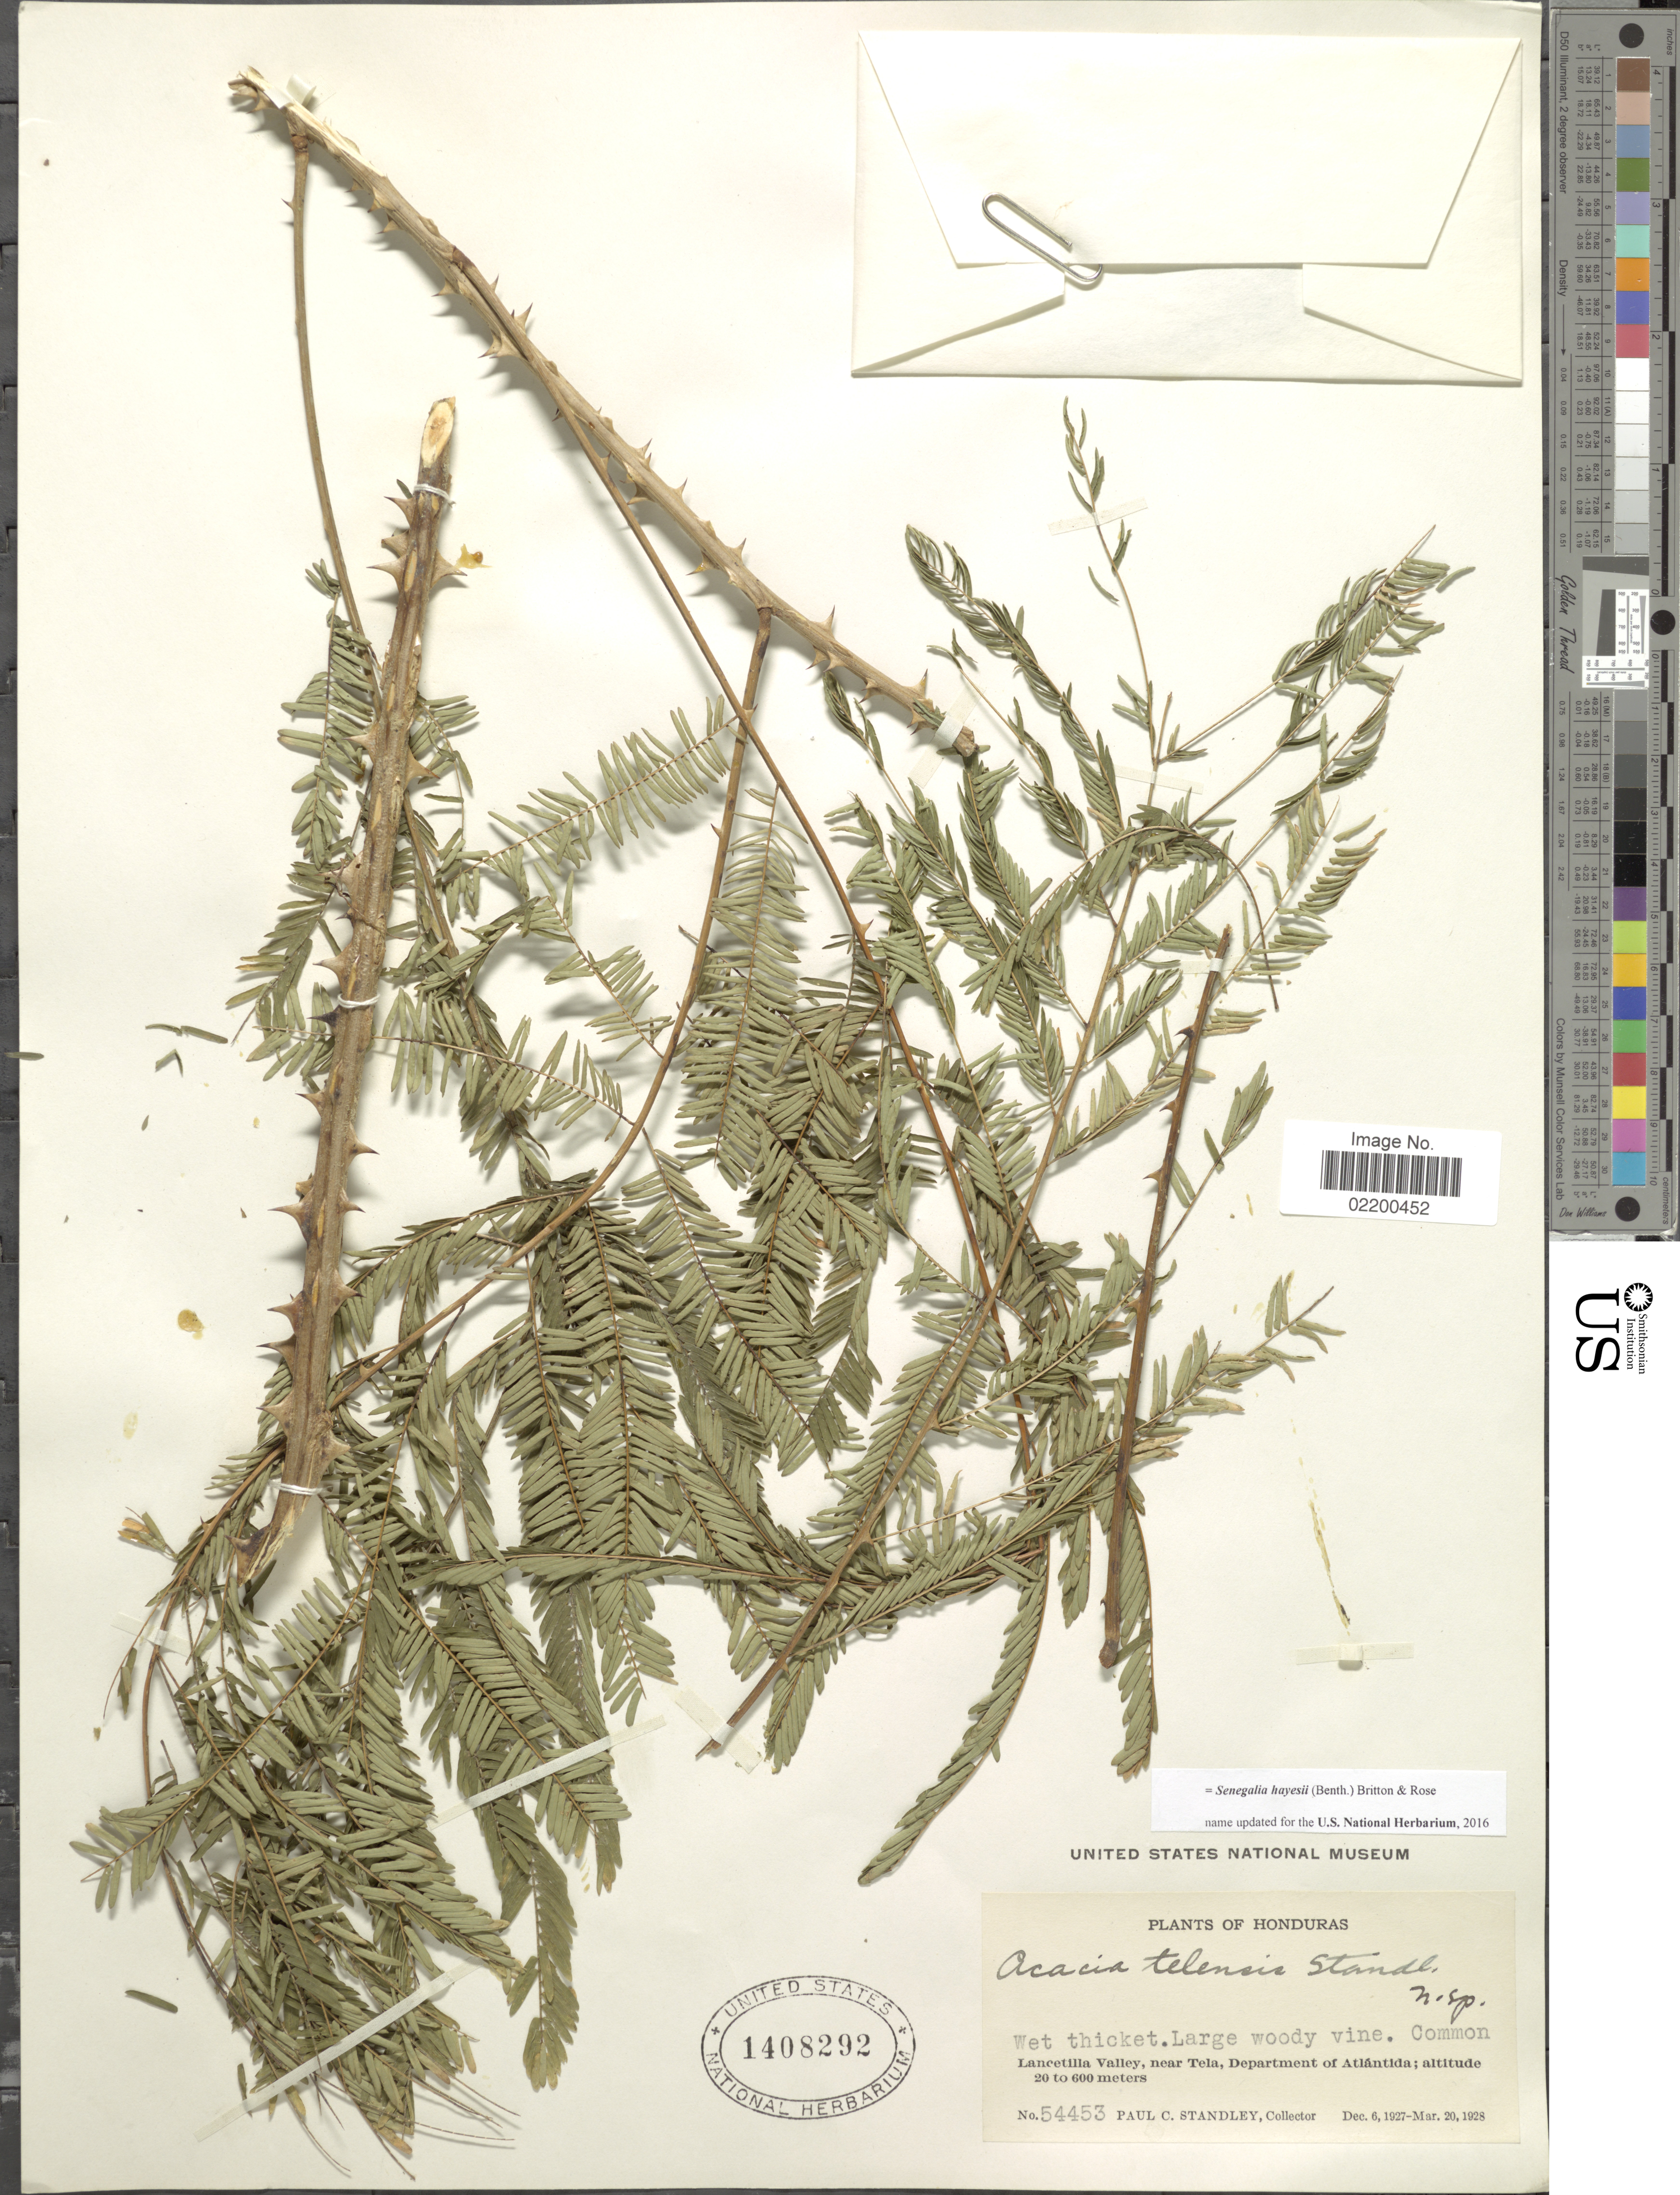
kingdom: Plantae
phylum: Tracheophyta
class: Magnoliopsida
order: Fabales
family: Fabaceae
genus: Senegalia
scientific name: Senegalia hayesii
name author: (Benth.) Britton & Rose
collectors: P. C. Standley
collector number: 54453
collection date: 1927-12-06/1928-03-20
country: Honduras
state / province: Atlántida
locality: Lancetilla Valley, near Tela, Department of Atlantida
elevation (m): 20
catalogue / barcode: US 1408292